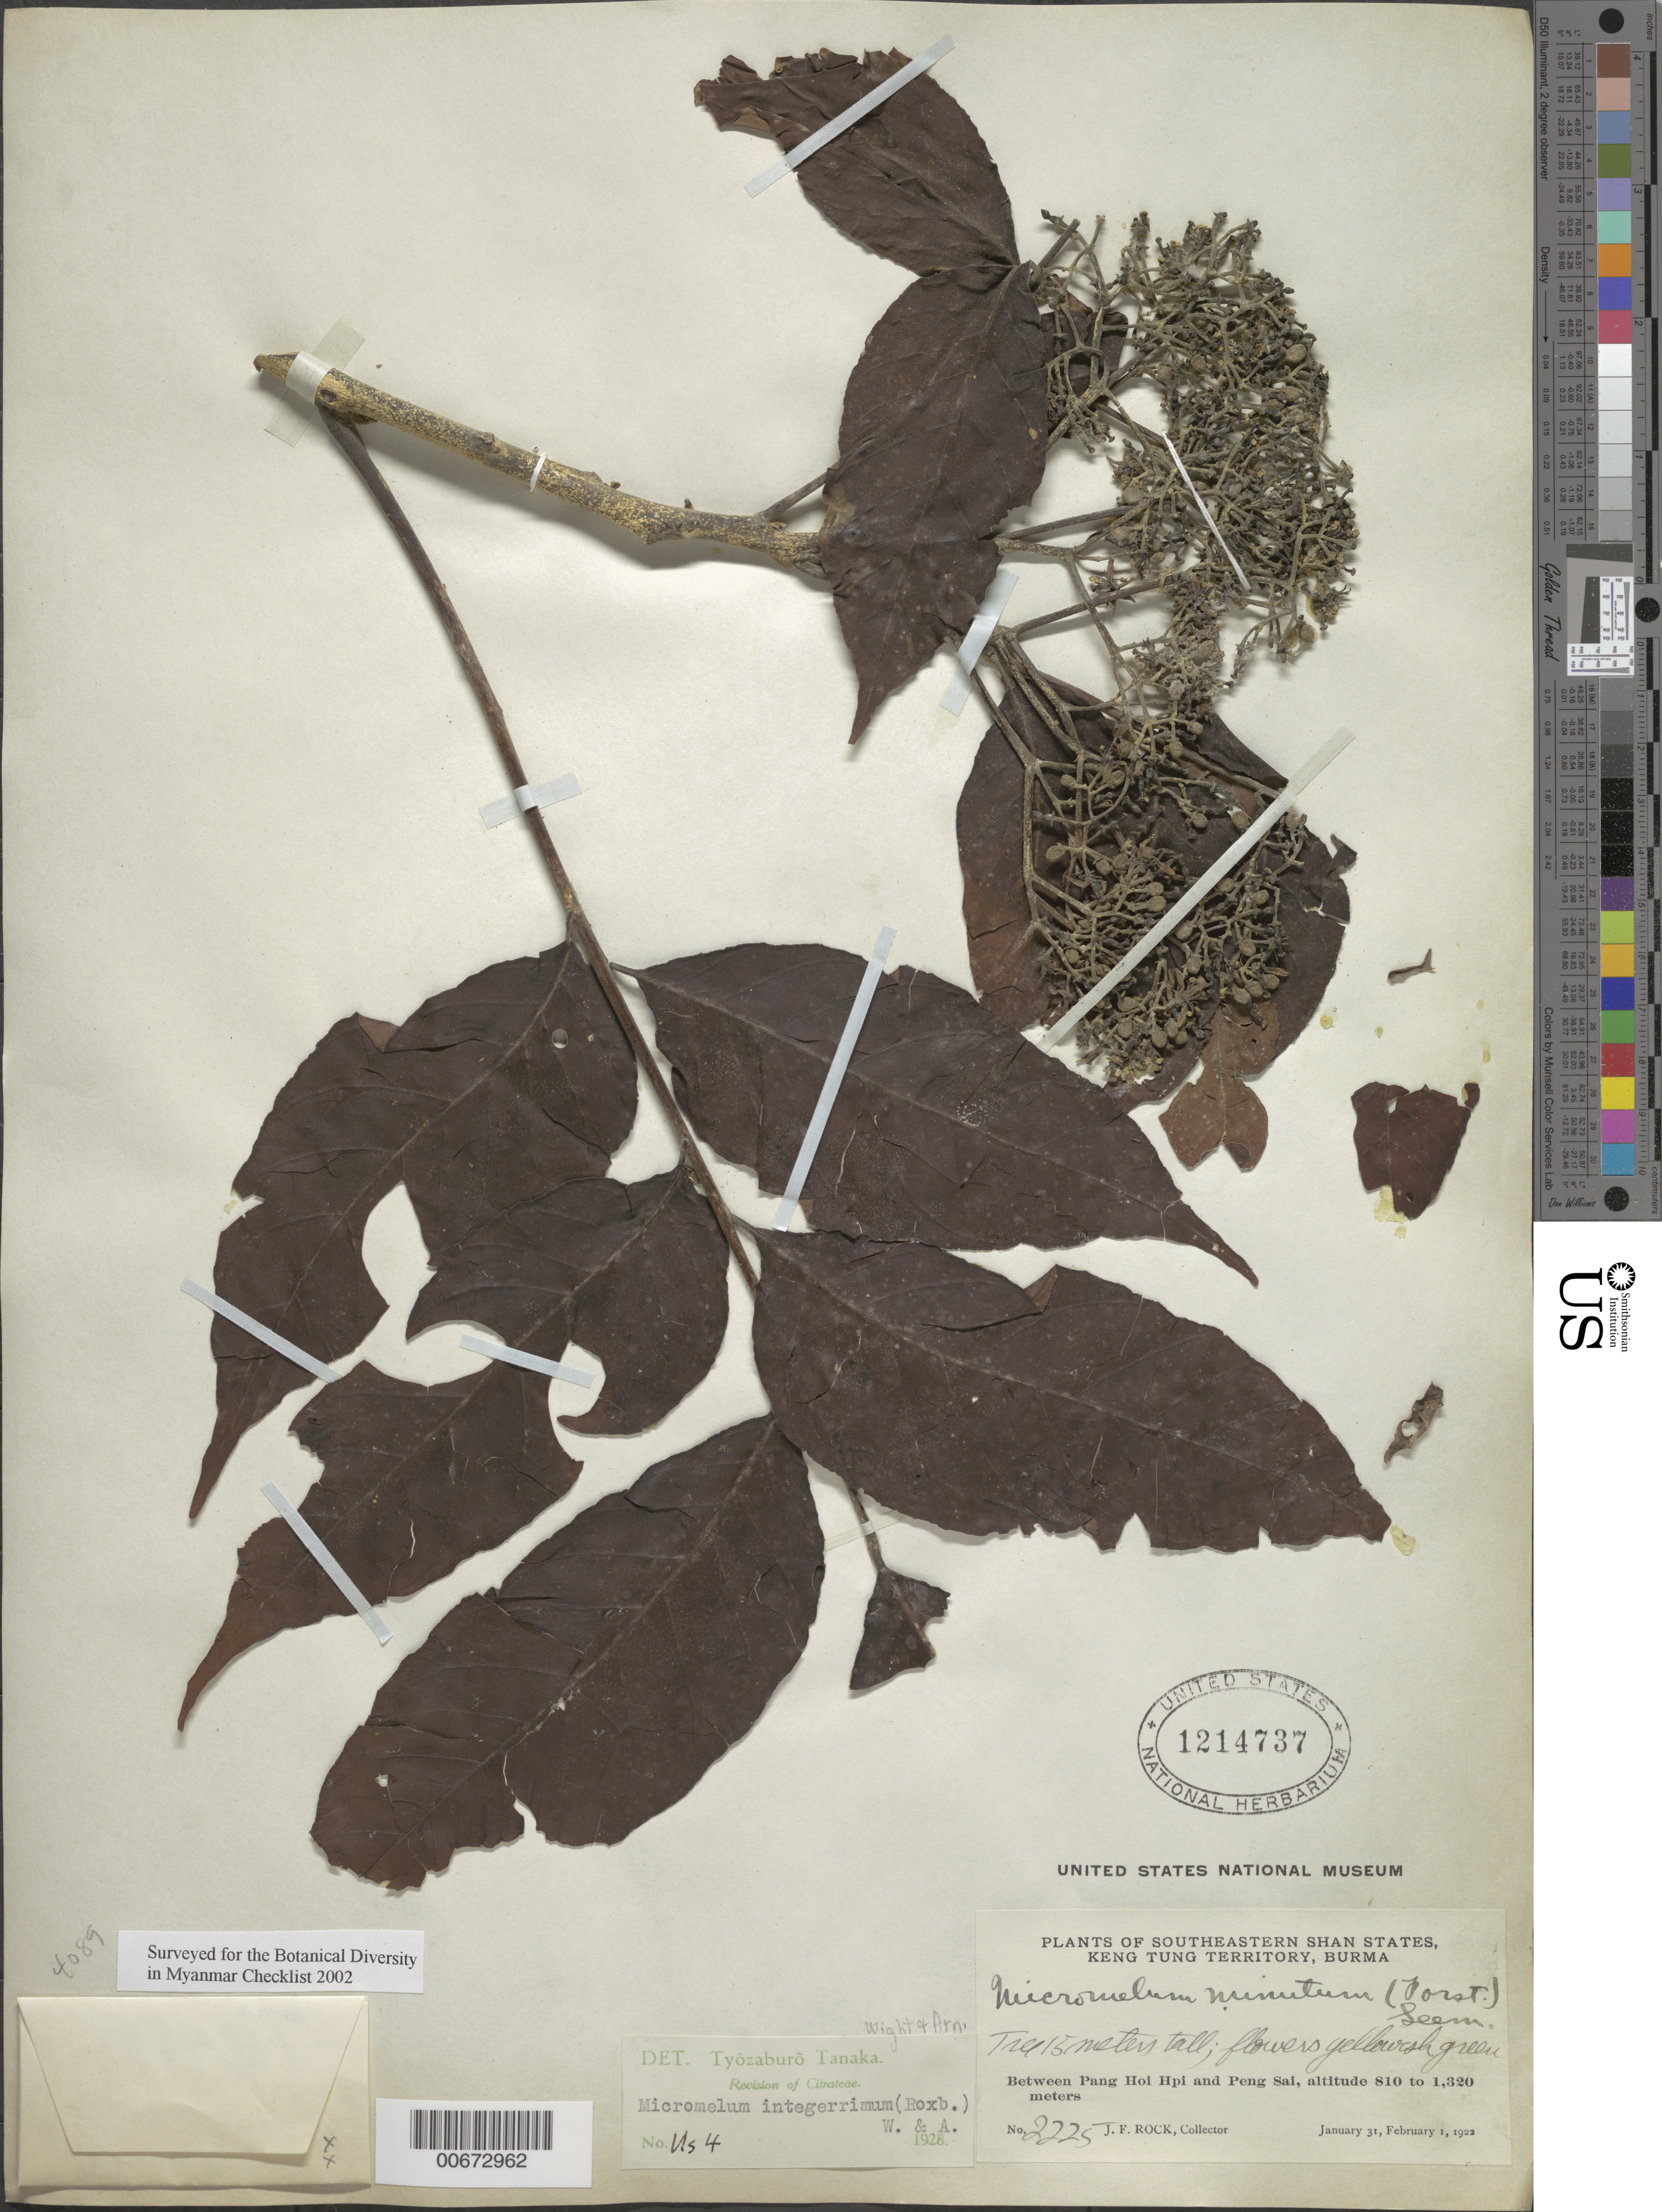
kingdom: Plantae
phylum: Tracheophyta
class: Magnoliopsida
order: Sapindales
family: Rutaceae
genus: Micromelum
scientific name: Micromelum integerrimum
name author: (Buch.-Ham. ex DC.) Wight & Arn. ex M. Roem.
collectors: J. F. Rock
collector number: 2225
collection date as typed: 31 Jan 1922 to 01 Feb 1922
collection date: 1922-01-31/1922-02-01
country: Myanmar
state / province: Shan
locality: Keng Tung Territory, between Pang Hoi Hpi and Peng Sai.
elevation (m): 810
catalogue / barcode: US 1214737